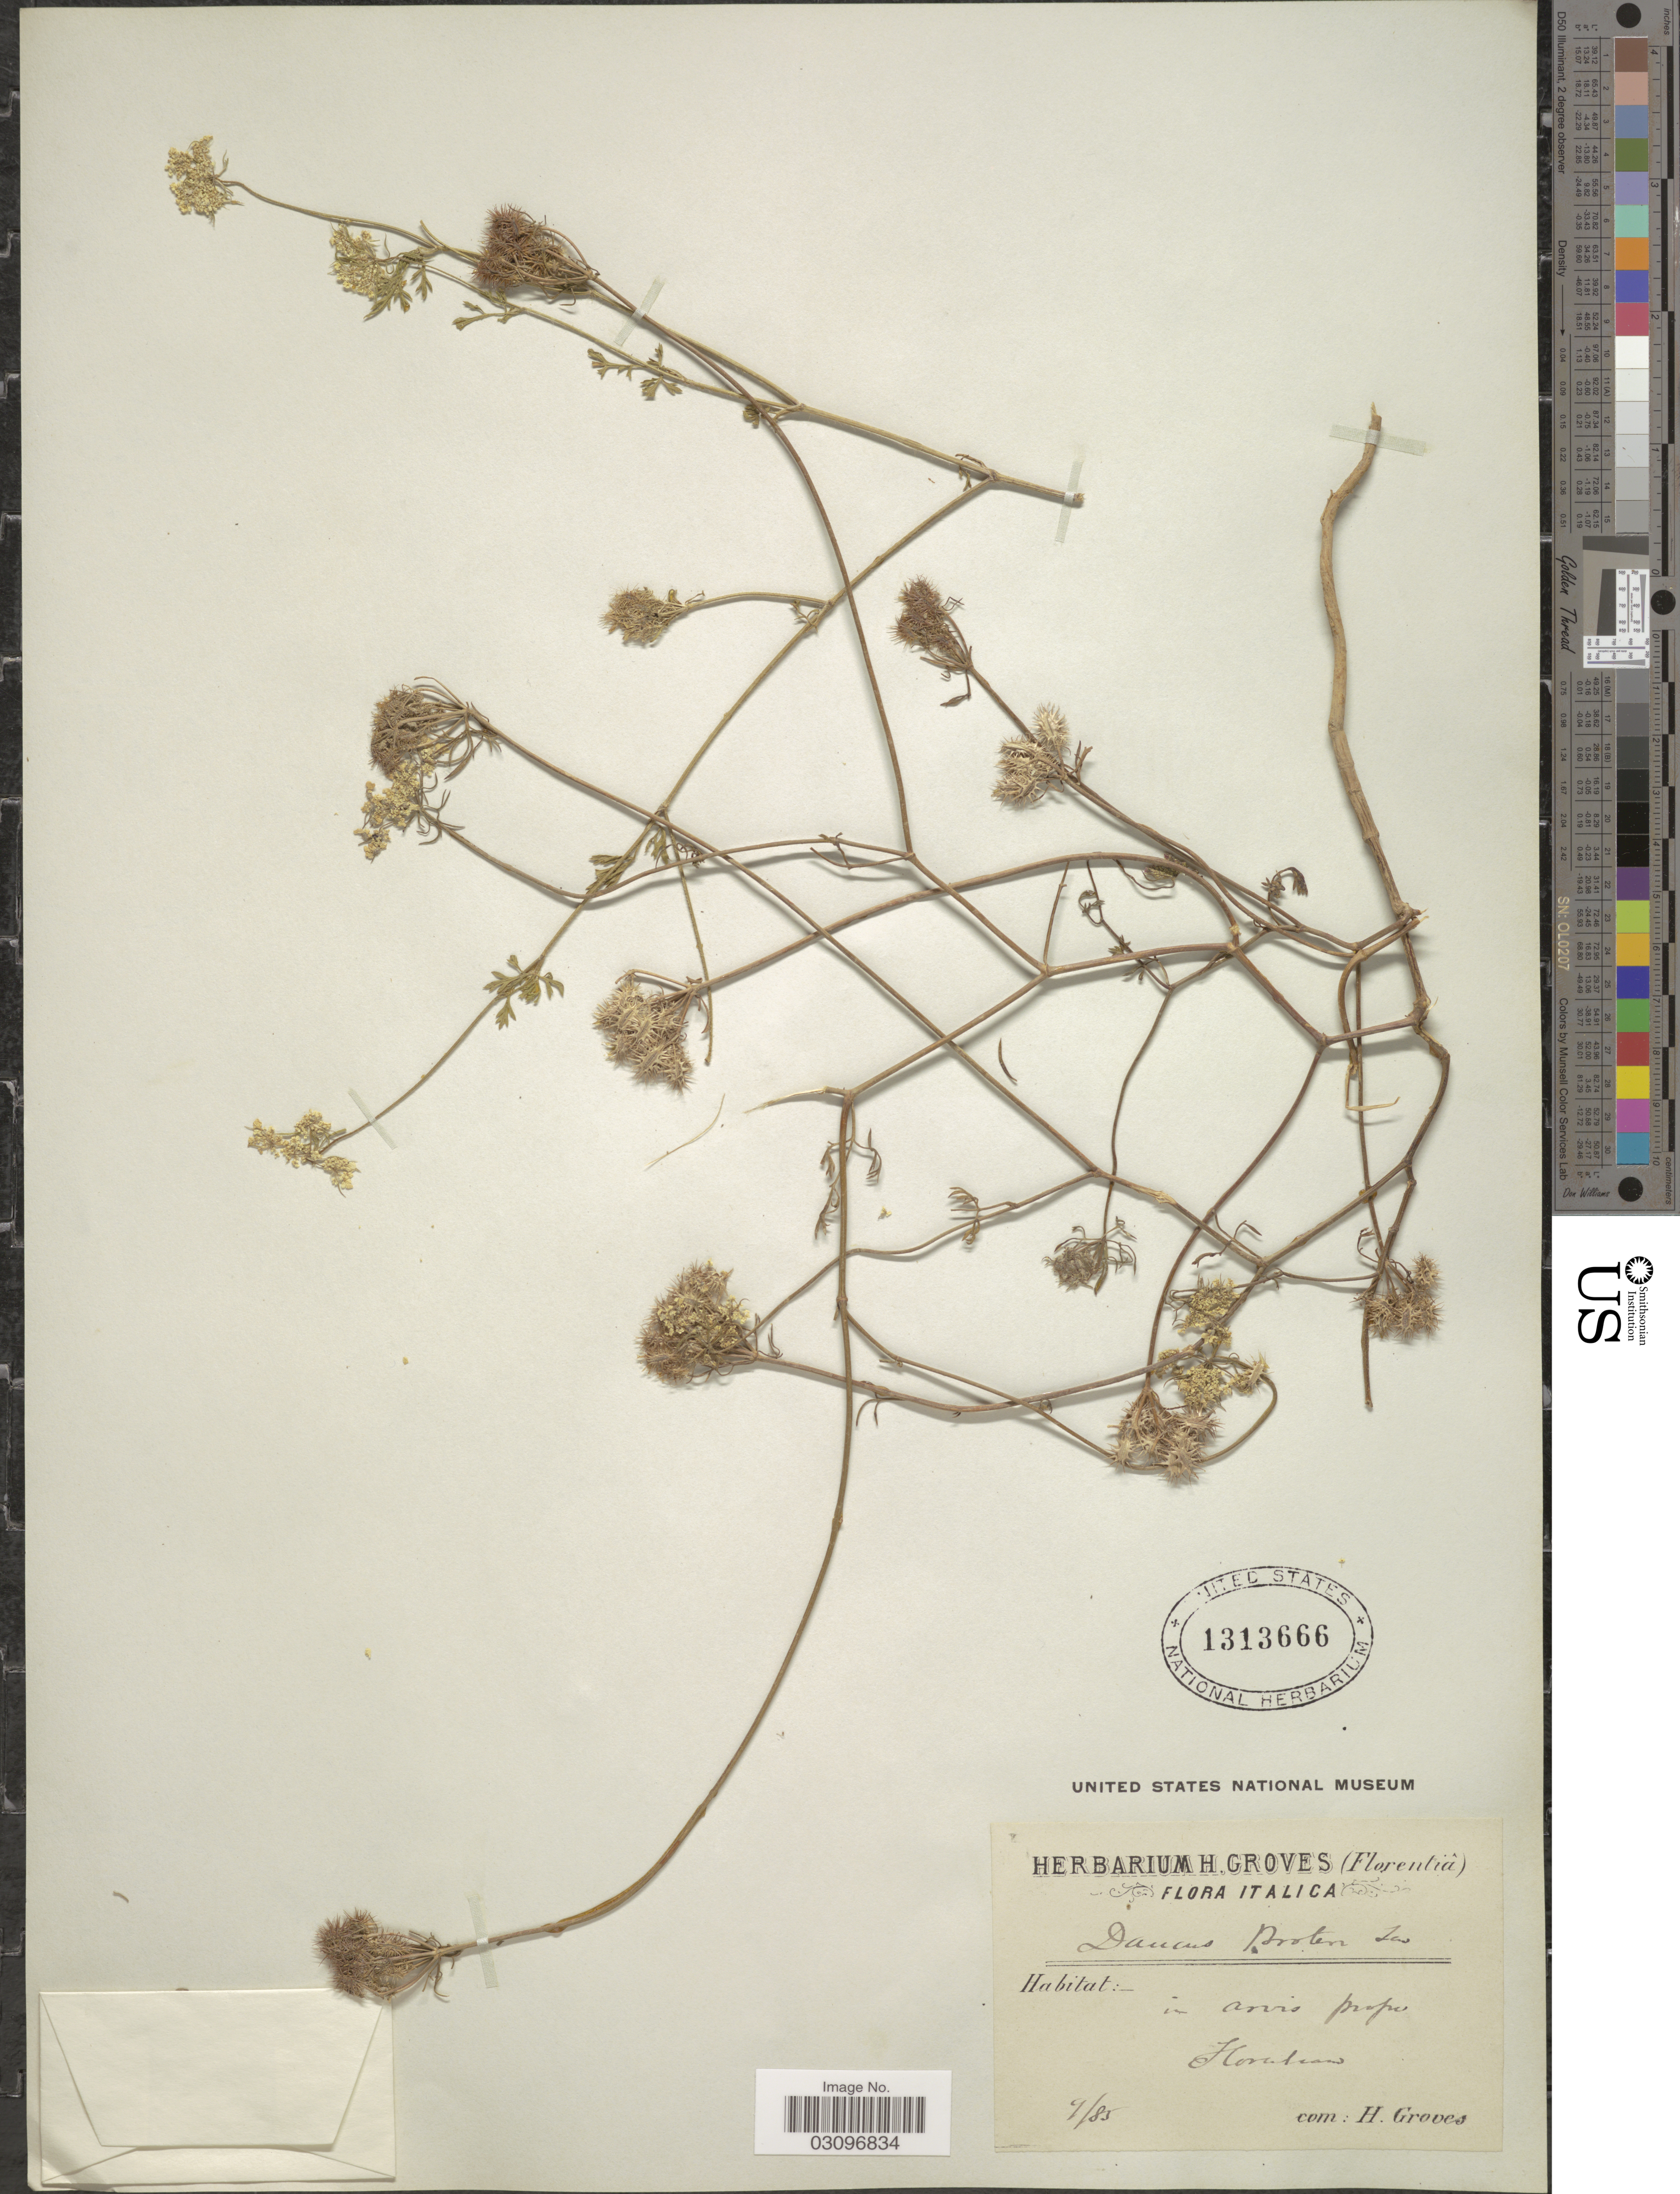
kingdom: Plantae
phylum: Tracheophyta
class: Magnoliopsida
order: Apiales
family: Apiaceae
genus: Daucus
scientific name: Daucus broteroi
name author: Ten.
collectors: ex herb. H. Groves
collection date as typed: Transcribed d/m/y: /9/85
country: Italy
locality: In arvis prope Ho [illegible text].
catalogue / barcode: US 1313666